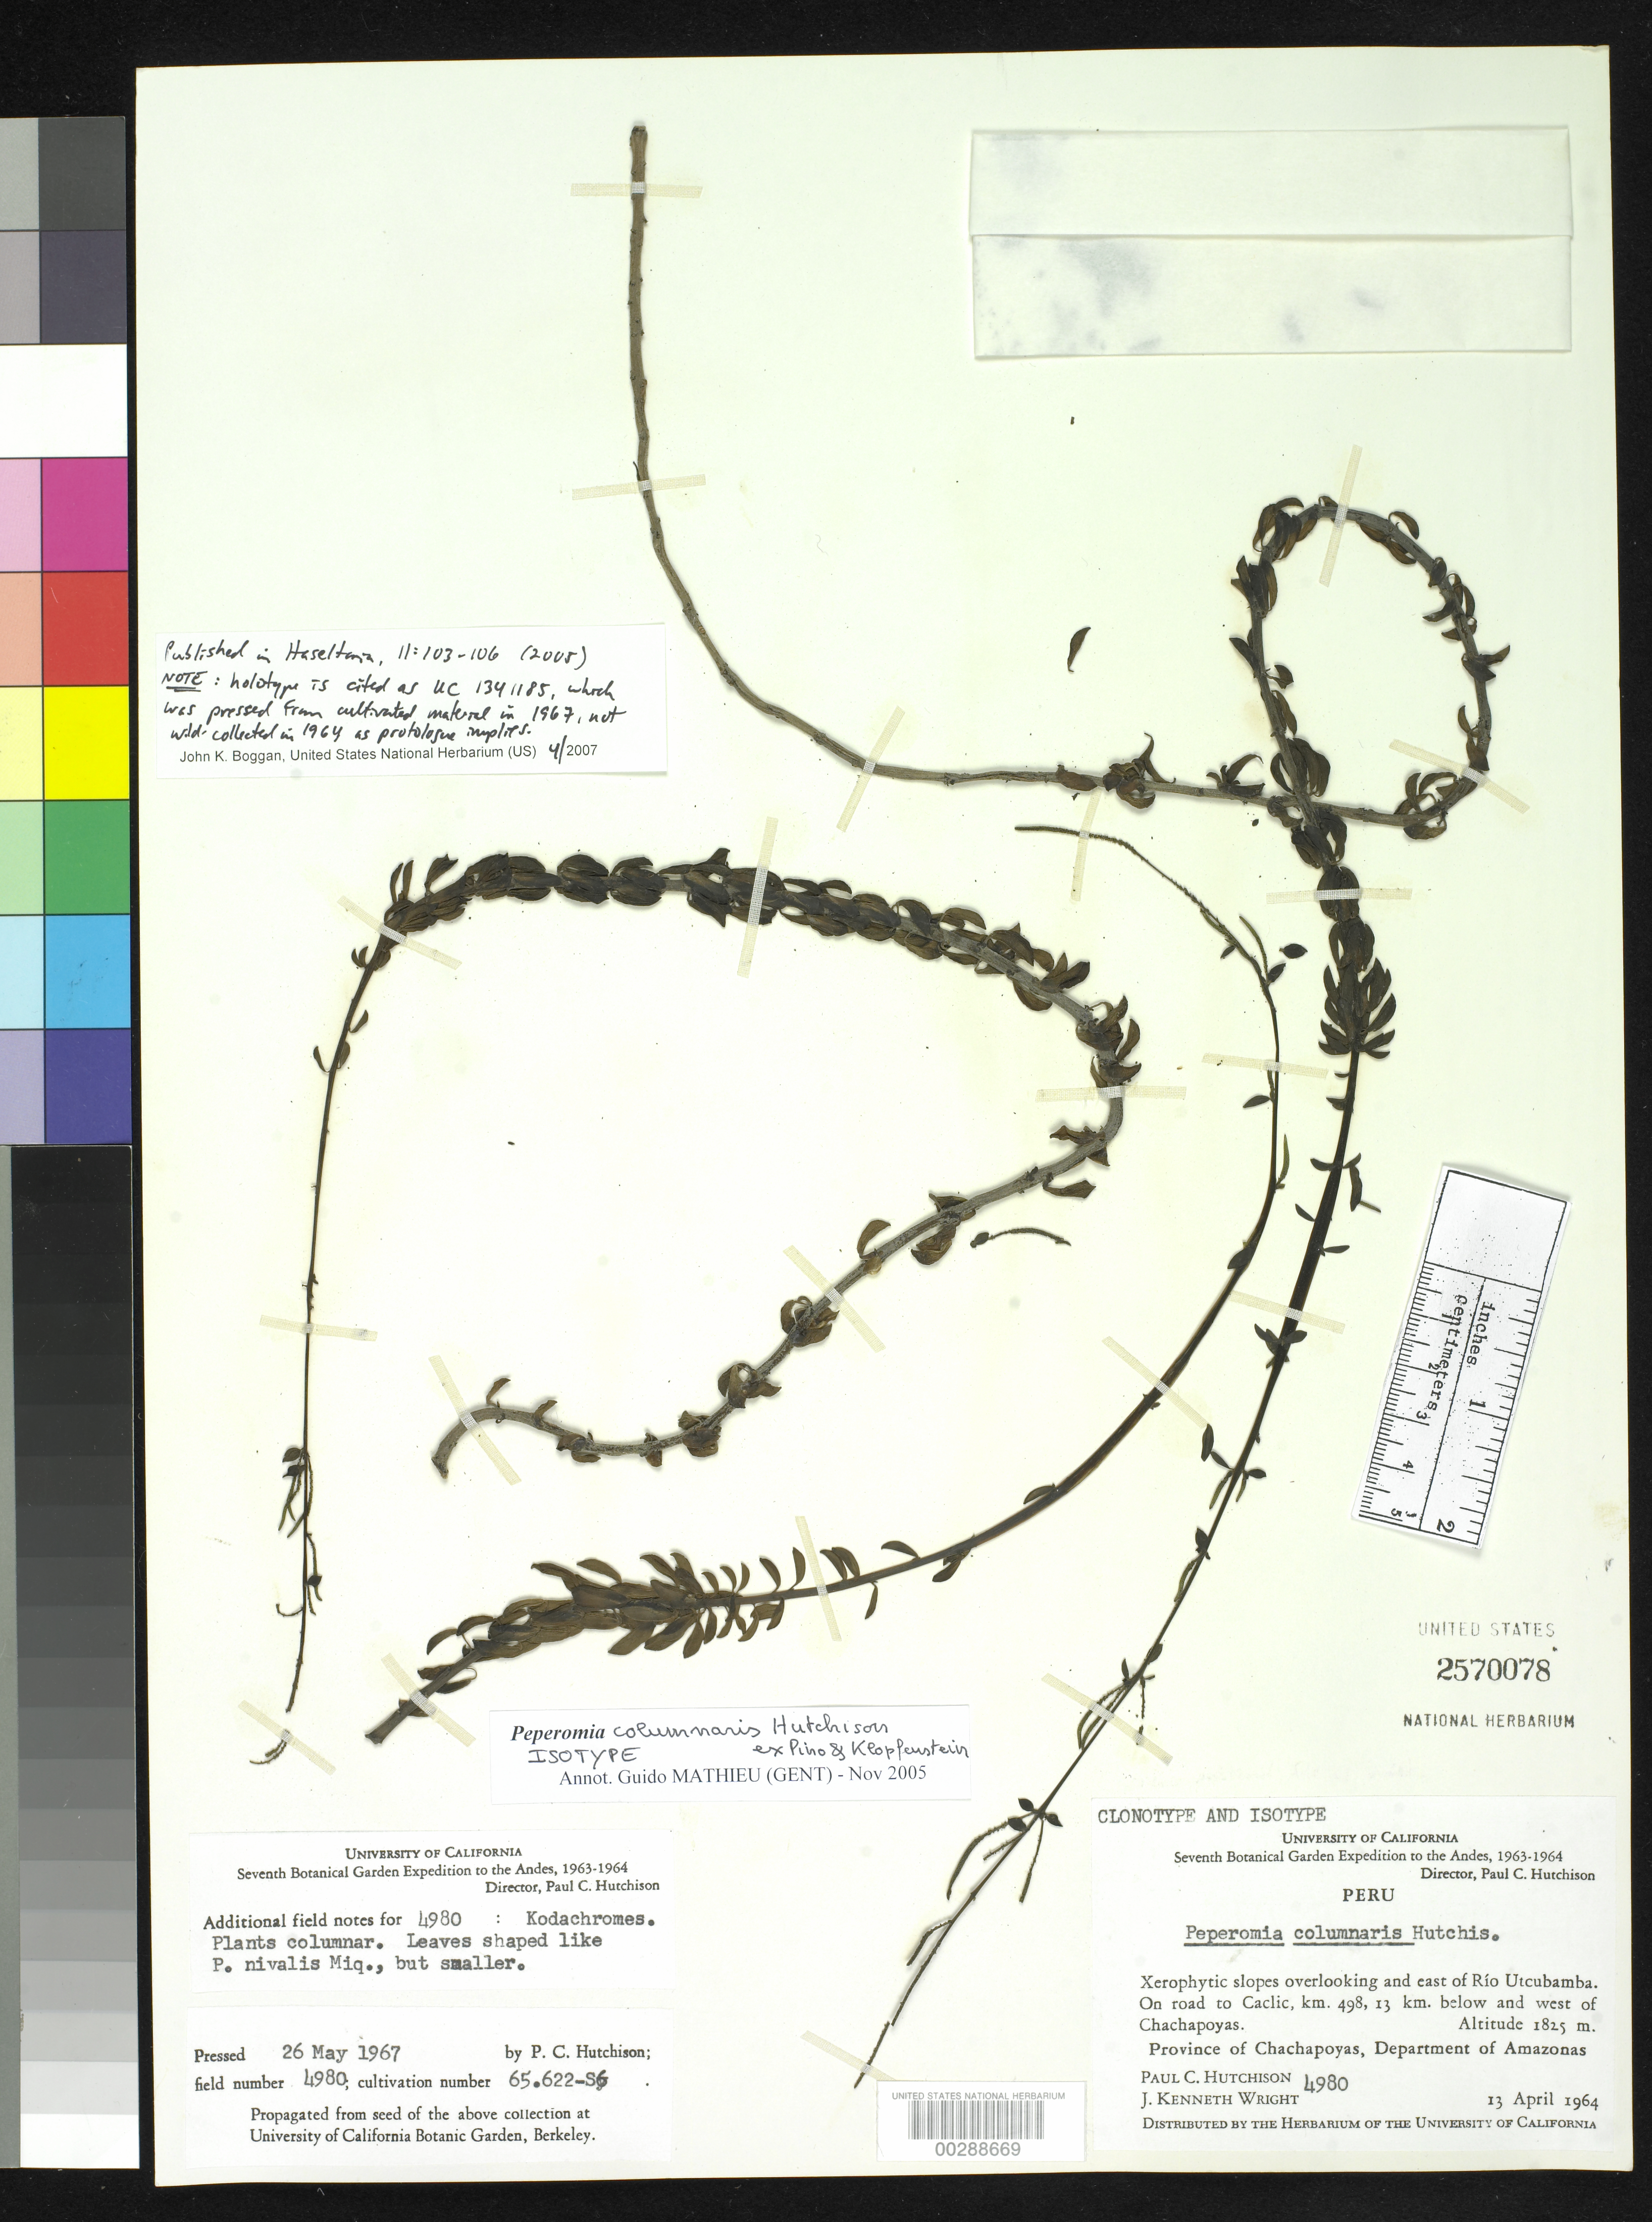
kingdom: Plantae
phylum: Tracheophyta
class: Magnoliopsida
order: Piperales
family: Piperaceae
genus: Peperomia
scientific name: Peperomia columnaris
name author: Hutchison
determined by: Mathieu, Guido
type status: Isotype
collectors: P. C. Hutchison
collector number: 4980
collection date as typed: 13 Apr 1964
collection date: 1964-04-13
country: Peru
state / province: Amazonas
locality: Province of Chachapoyas, Department of Amazonas. Xerophytic slopes overlooking and east of Río Utcubamba. On road to Caclic, km. 498, 13 km. below and west of Chachapoyas.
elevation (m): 1825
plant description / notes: Holotype at UC (UC 1341185) was made from cultivated material pressed 26 May 1967 (photo of holotype provided by G. Mathieu, 2007), as was this US sheet (protologue implies holotype is wild-collected material, pressed 13 April 1964).; Pressed 26 May 1967 by P.C. Hutchison, field number 4980. Propagated from seed of the above collection at University of California botanic Garden, Berkeley. Cultivation number 65.622-S6.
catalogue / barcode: US 2570078